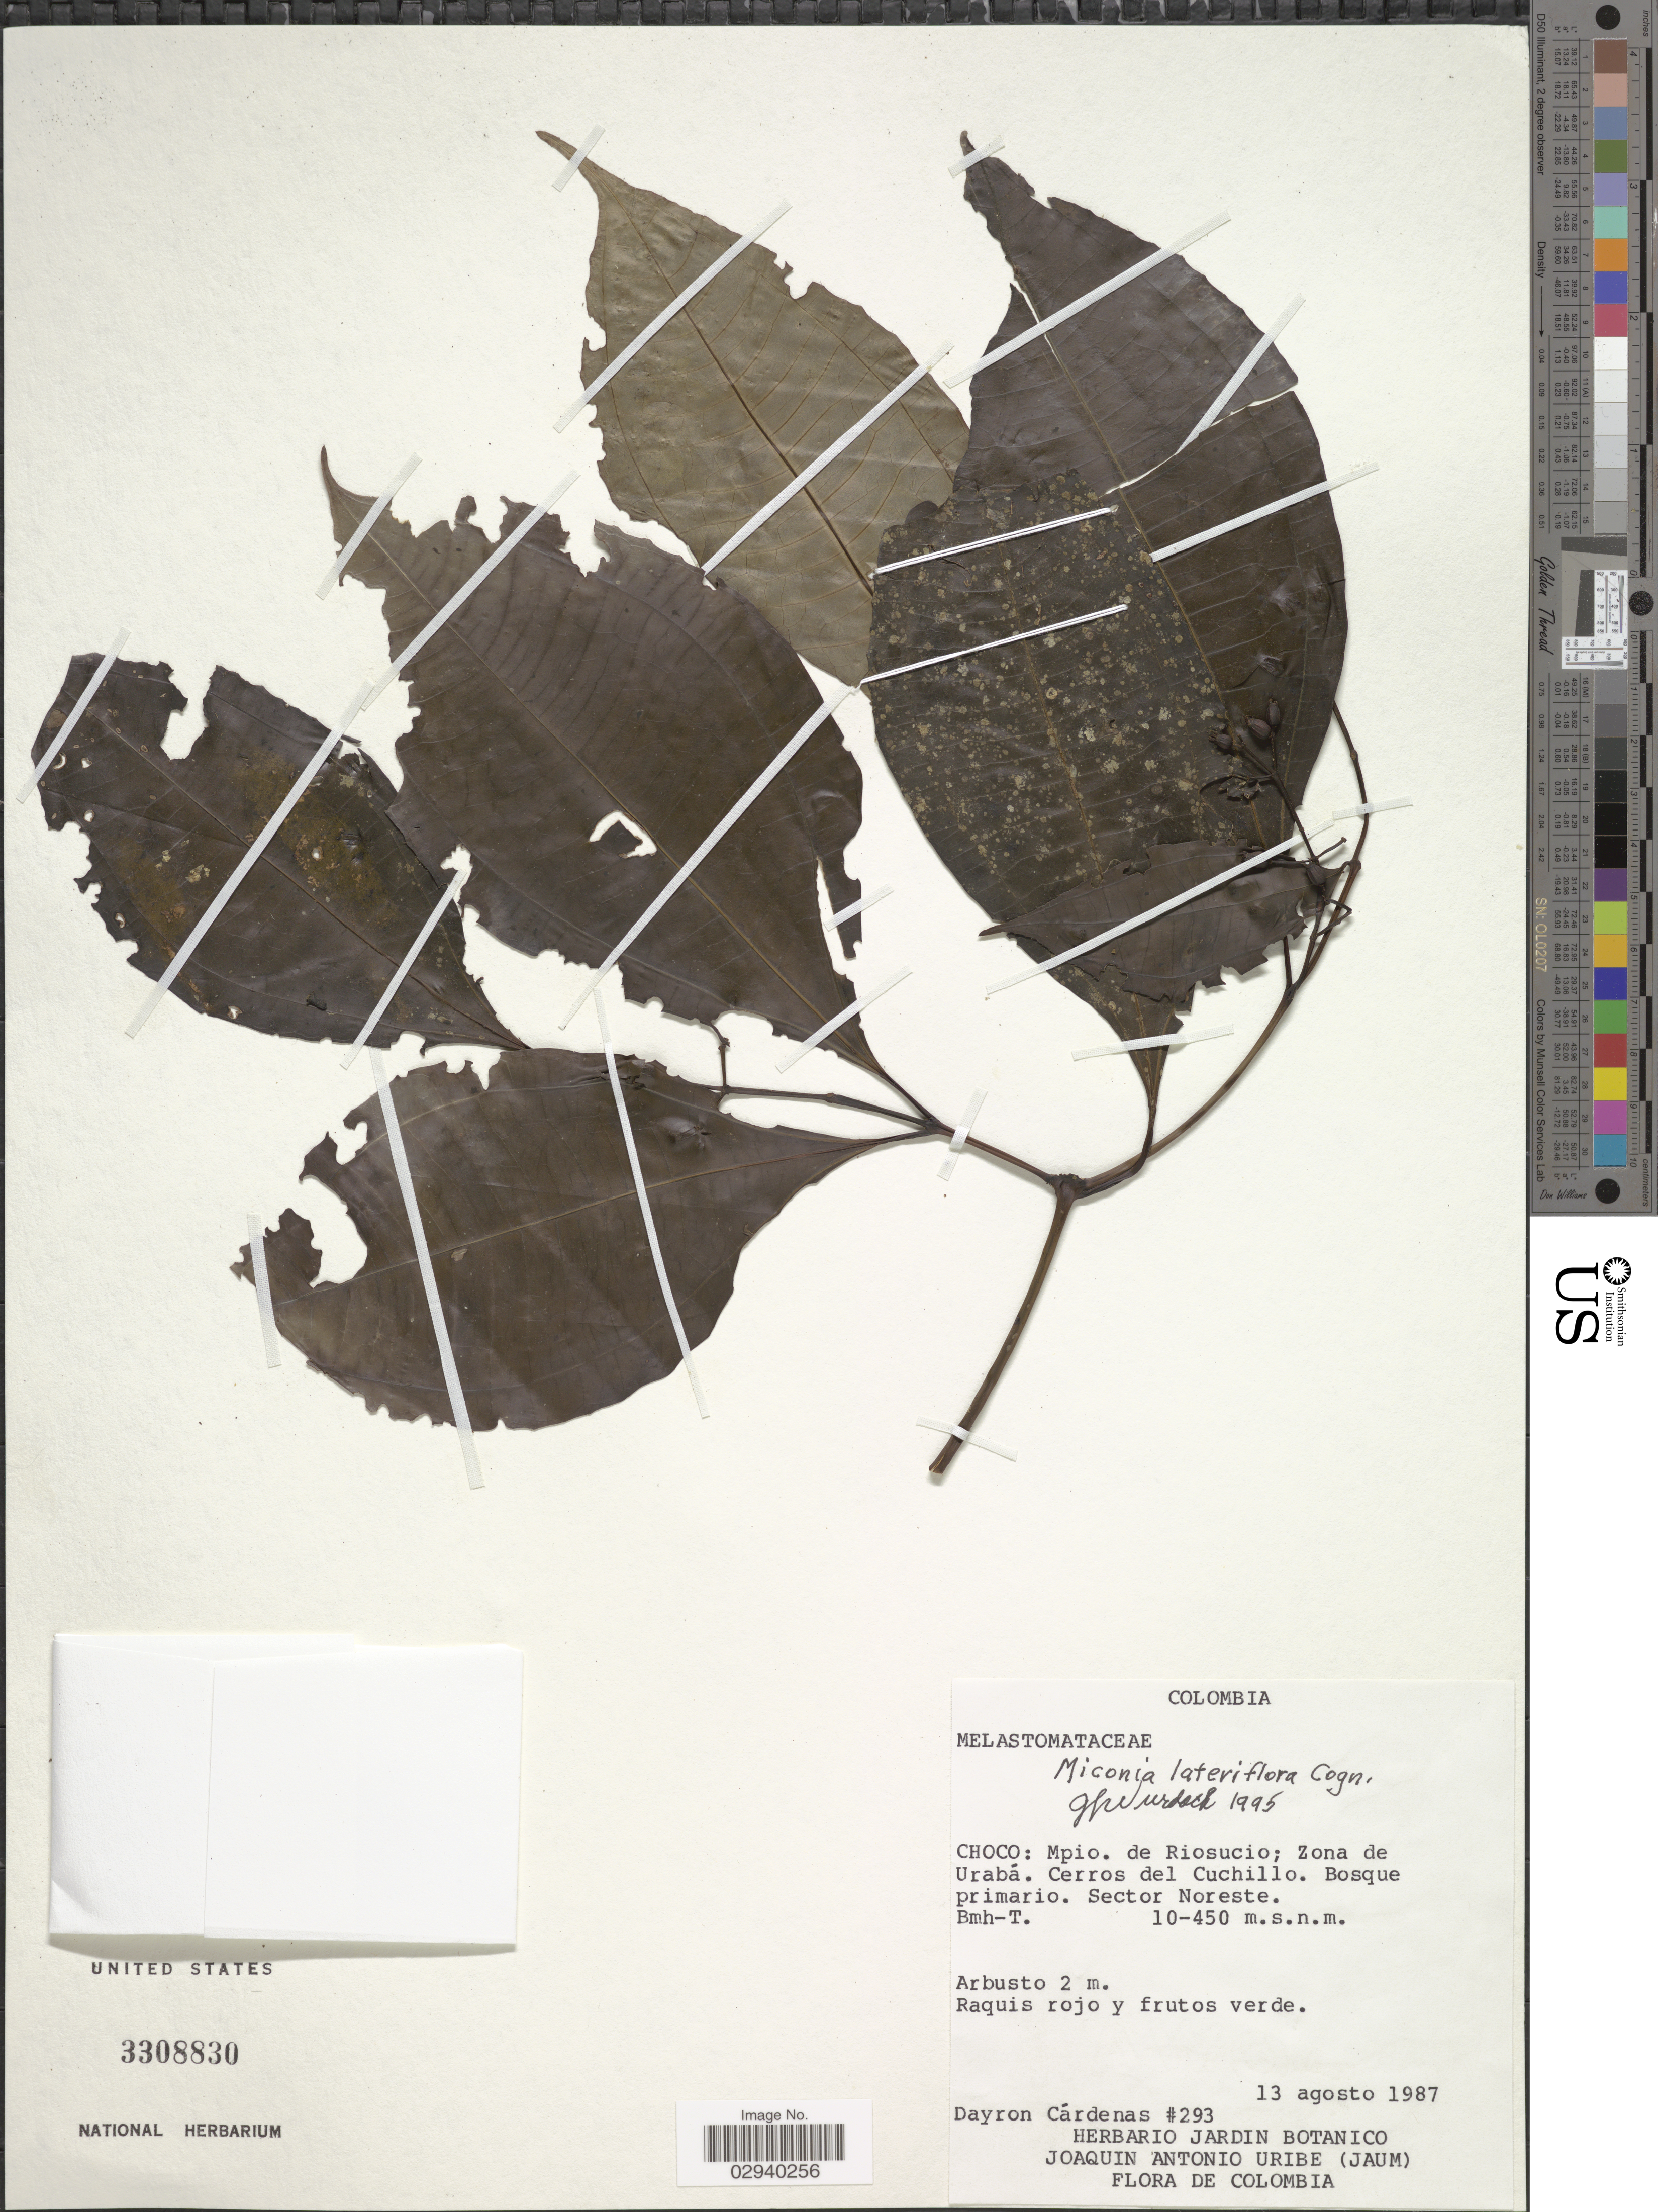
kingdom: Plantae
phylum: Tracheophyta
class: Magnoliopsida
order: Myrtales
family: Melastomataceae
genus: Miconia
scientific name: Miconia lateriflora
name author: Cogn.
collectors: D. Cárdenas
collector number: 293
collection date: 1987-08-13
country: Colombia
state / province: Chocó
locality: Mpio. de Riosucio; Zona de Urabá. Cerros del Cuchillo.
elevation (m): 10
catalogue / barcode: US 3308830